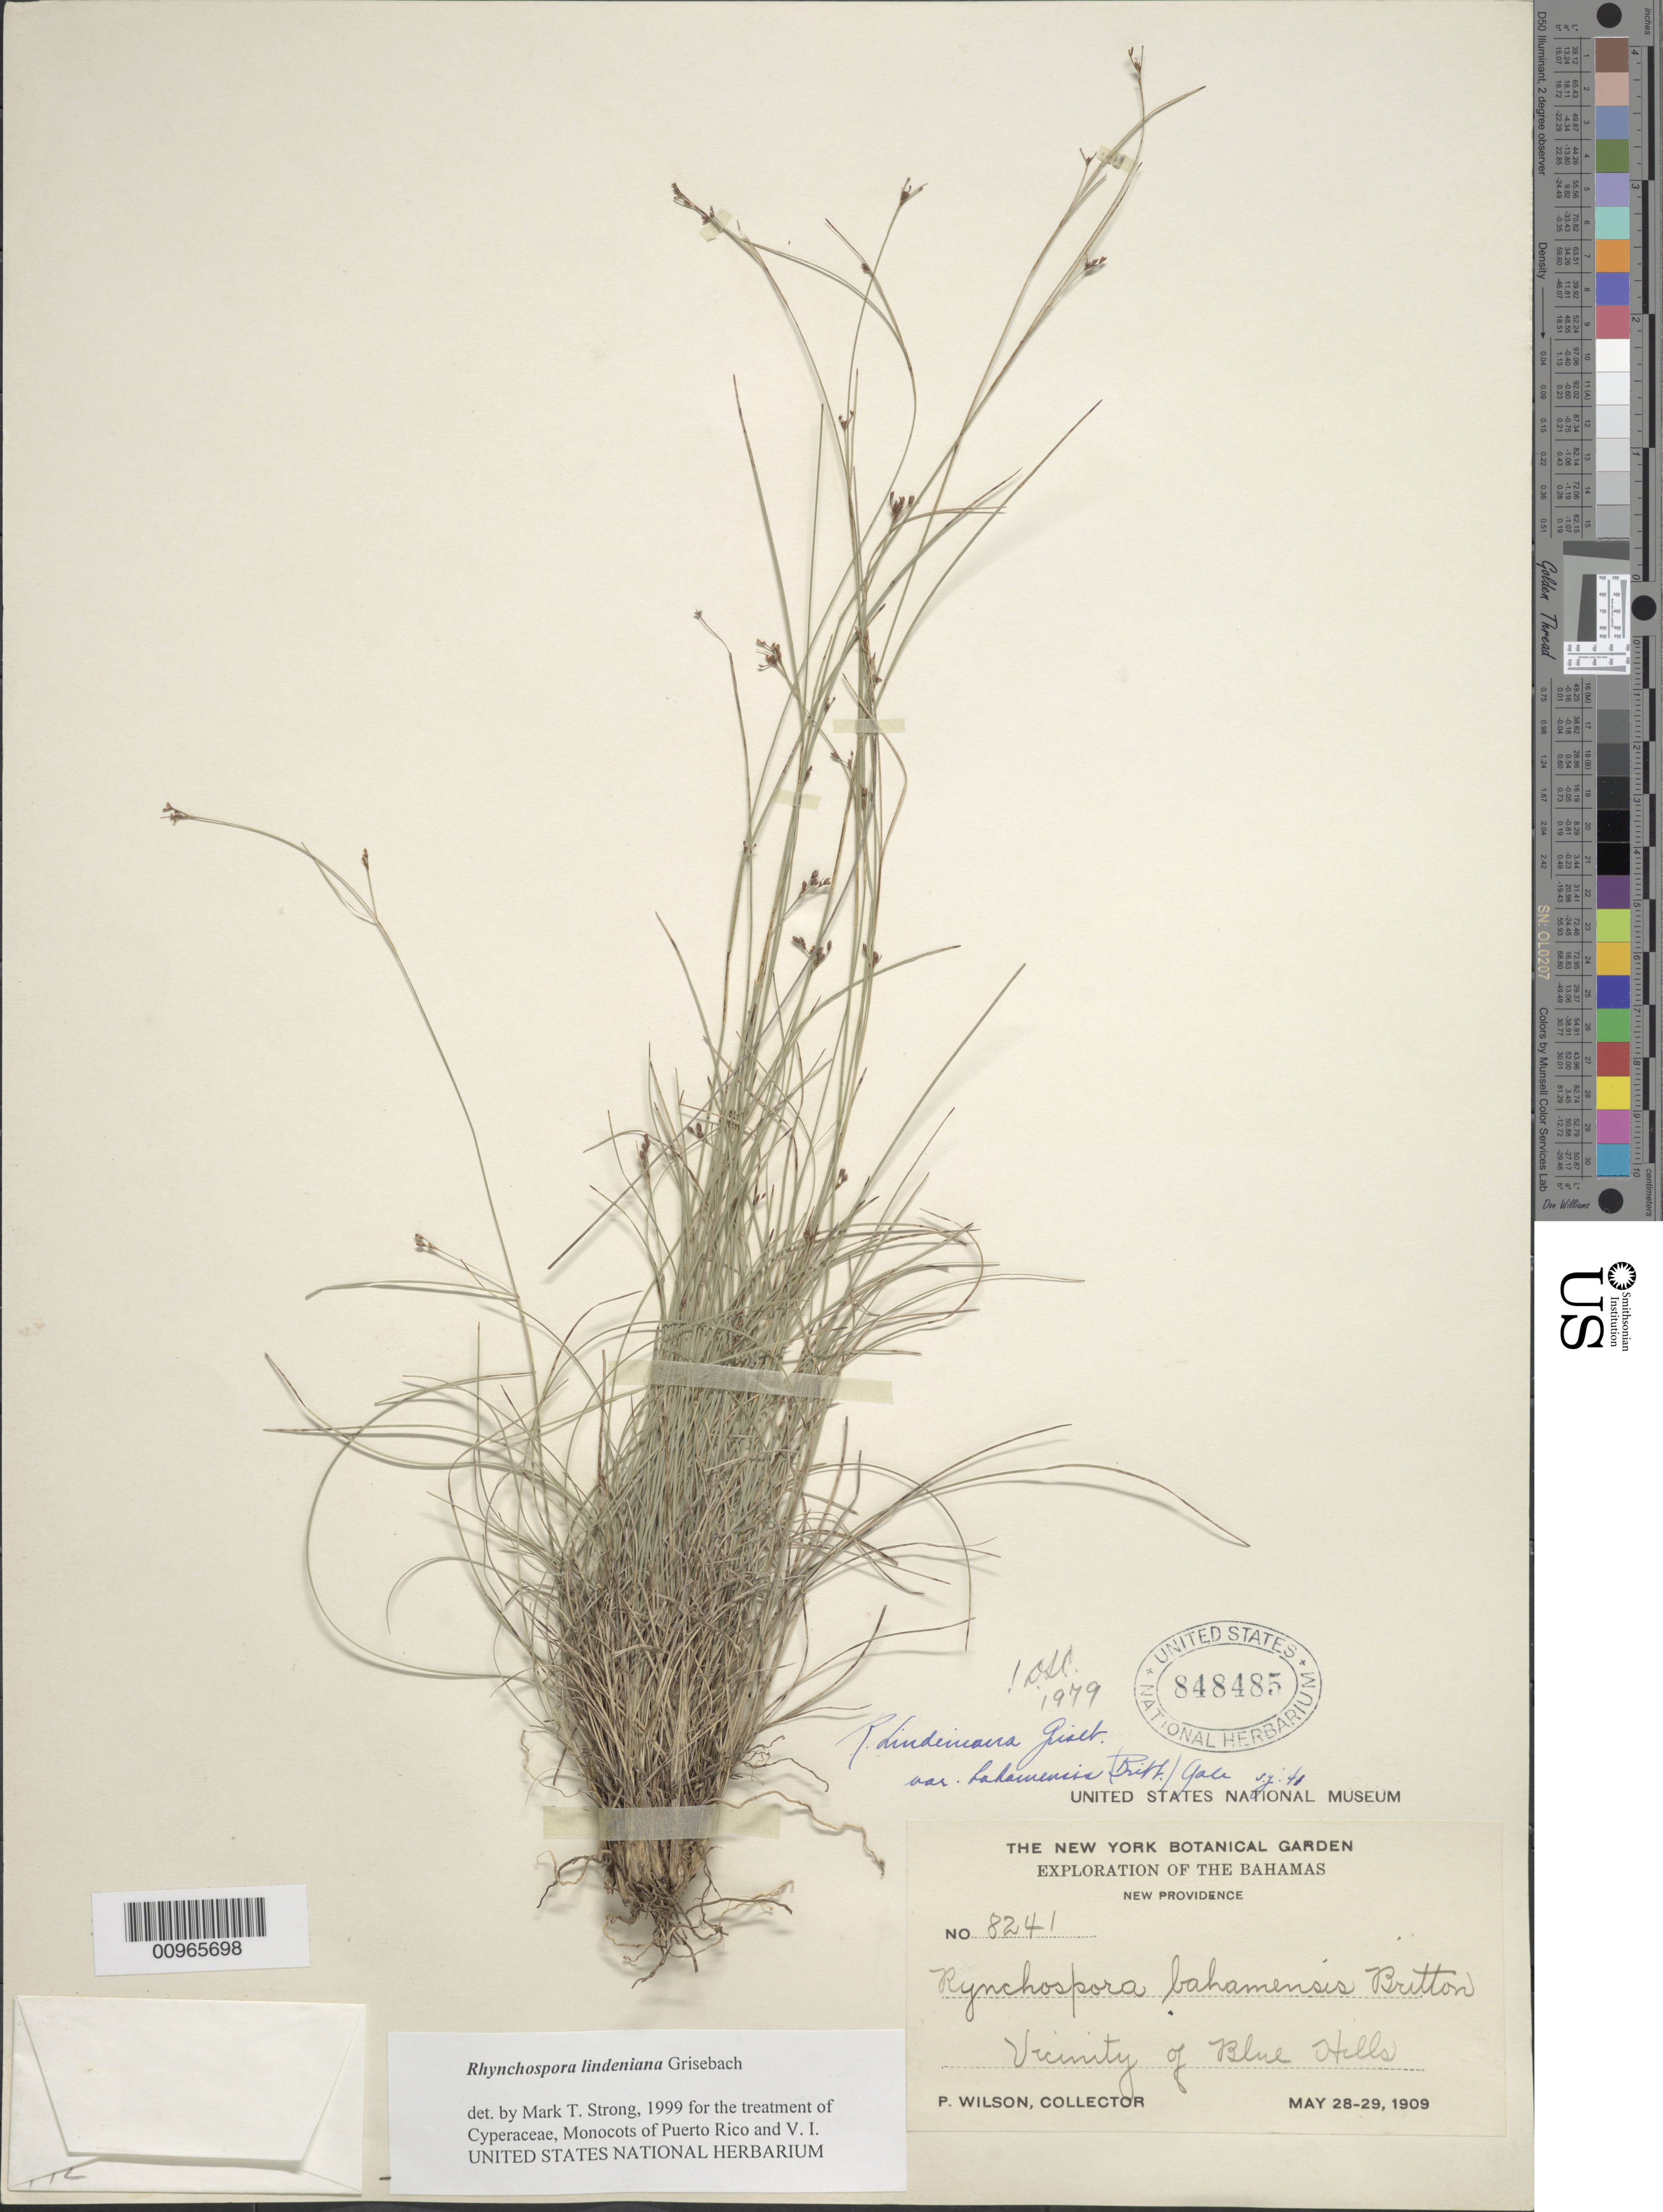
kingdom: Plantae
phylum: Tracheophyta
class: Liliopsida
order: Poales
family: Cyperaceae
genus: Rhynchospora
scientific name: Rhynchospora lindeniana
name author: Griseb.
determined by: Strong, M. T., (US), Smithsonian Institution - National Museum of Natural History (UNITED STATES)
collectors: P. Wilson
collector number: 8241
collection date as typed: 28 May 1909 to 29 May 1909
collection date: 1909-05-28/1909-05-29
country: Bahamas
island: New Providence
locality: Vicinity of Blue Hills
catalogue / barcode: US 848485